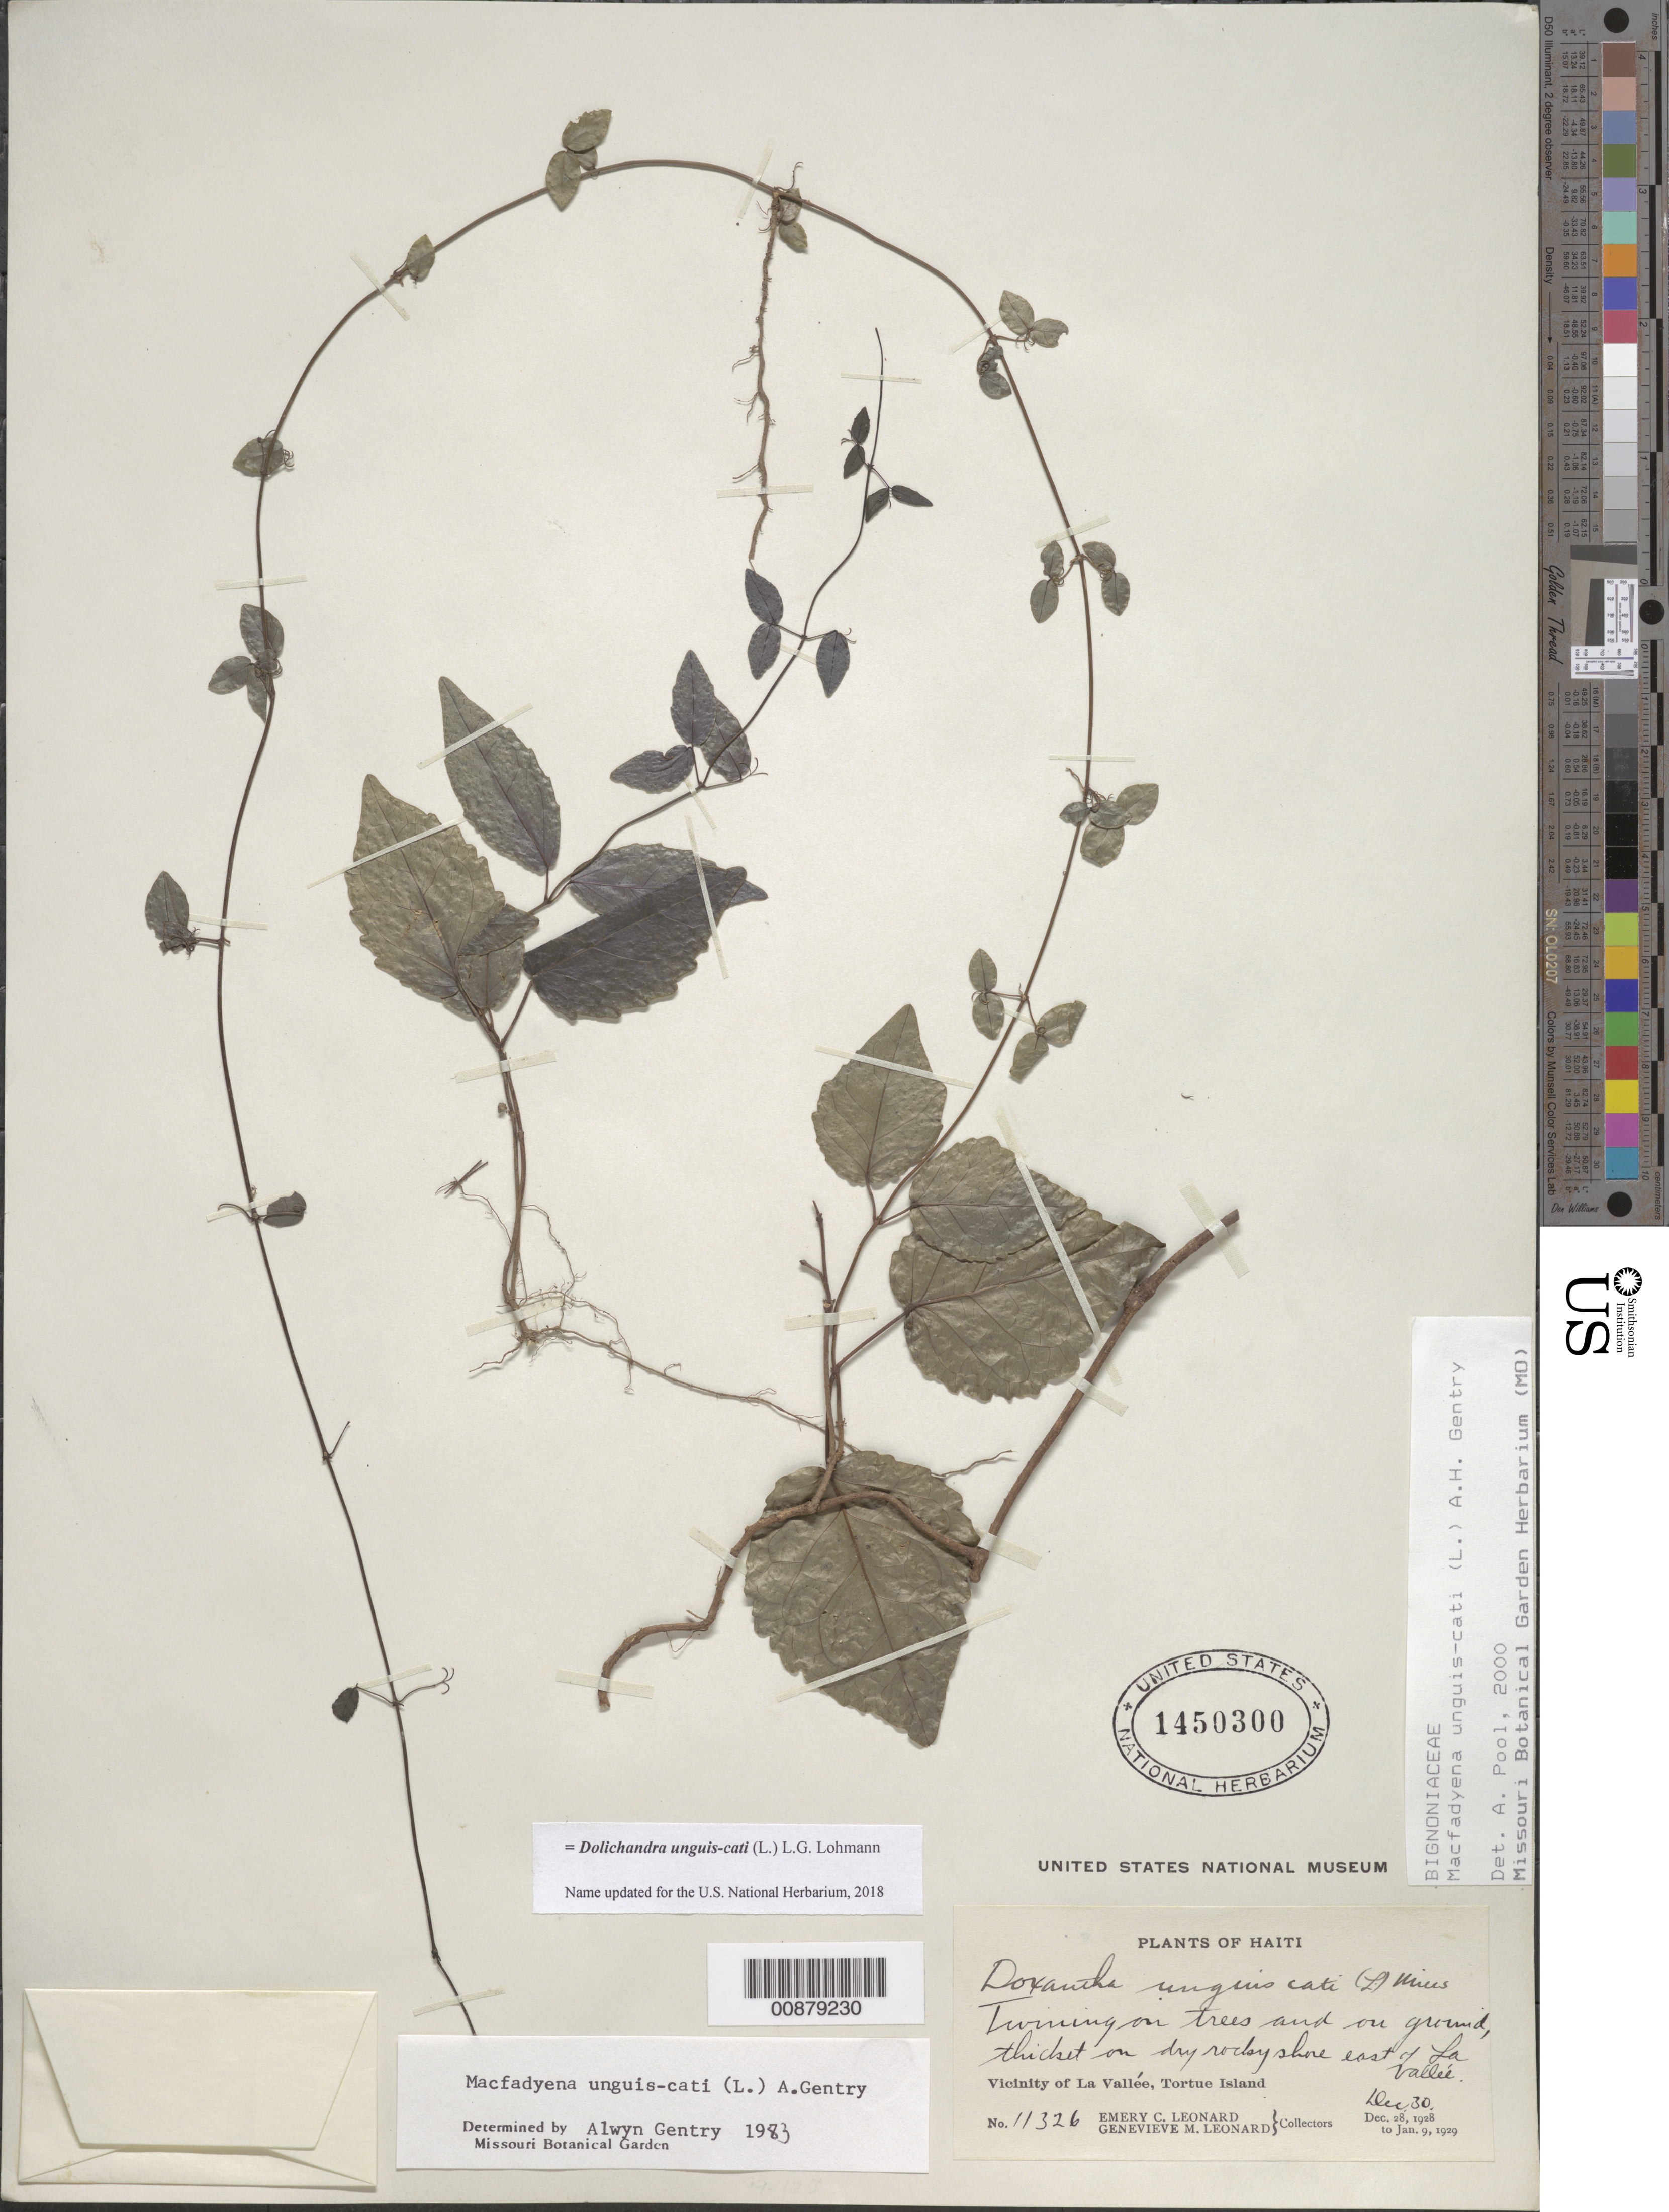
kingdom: Plantae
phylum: Tracheophyta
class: Magnoliopsida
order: Lamiales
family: Bignoniaceae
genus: Dolichandra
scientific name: Dolichandra unguis-cati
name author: (L.) L.G. Lohmann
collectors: E. C. Leonard & G. M. Leonard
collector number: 11326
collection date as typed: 30 Dec 1928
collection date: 1928-12-30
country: Haiti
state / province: Nord-Óuest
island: Île de la Tortue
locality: Vicinity of La Vallée, Tortue Island, east of La Vallée.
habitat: thicket on dry rocky shore.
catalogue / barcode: US 1450300